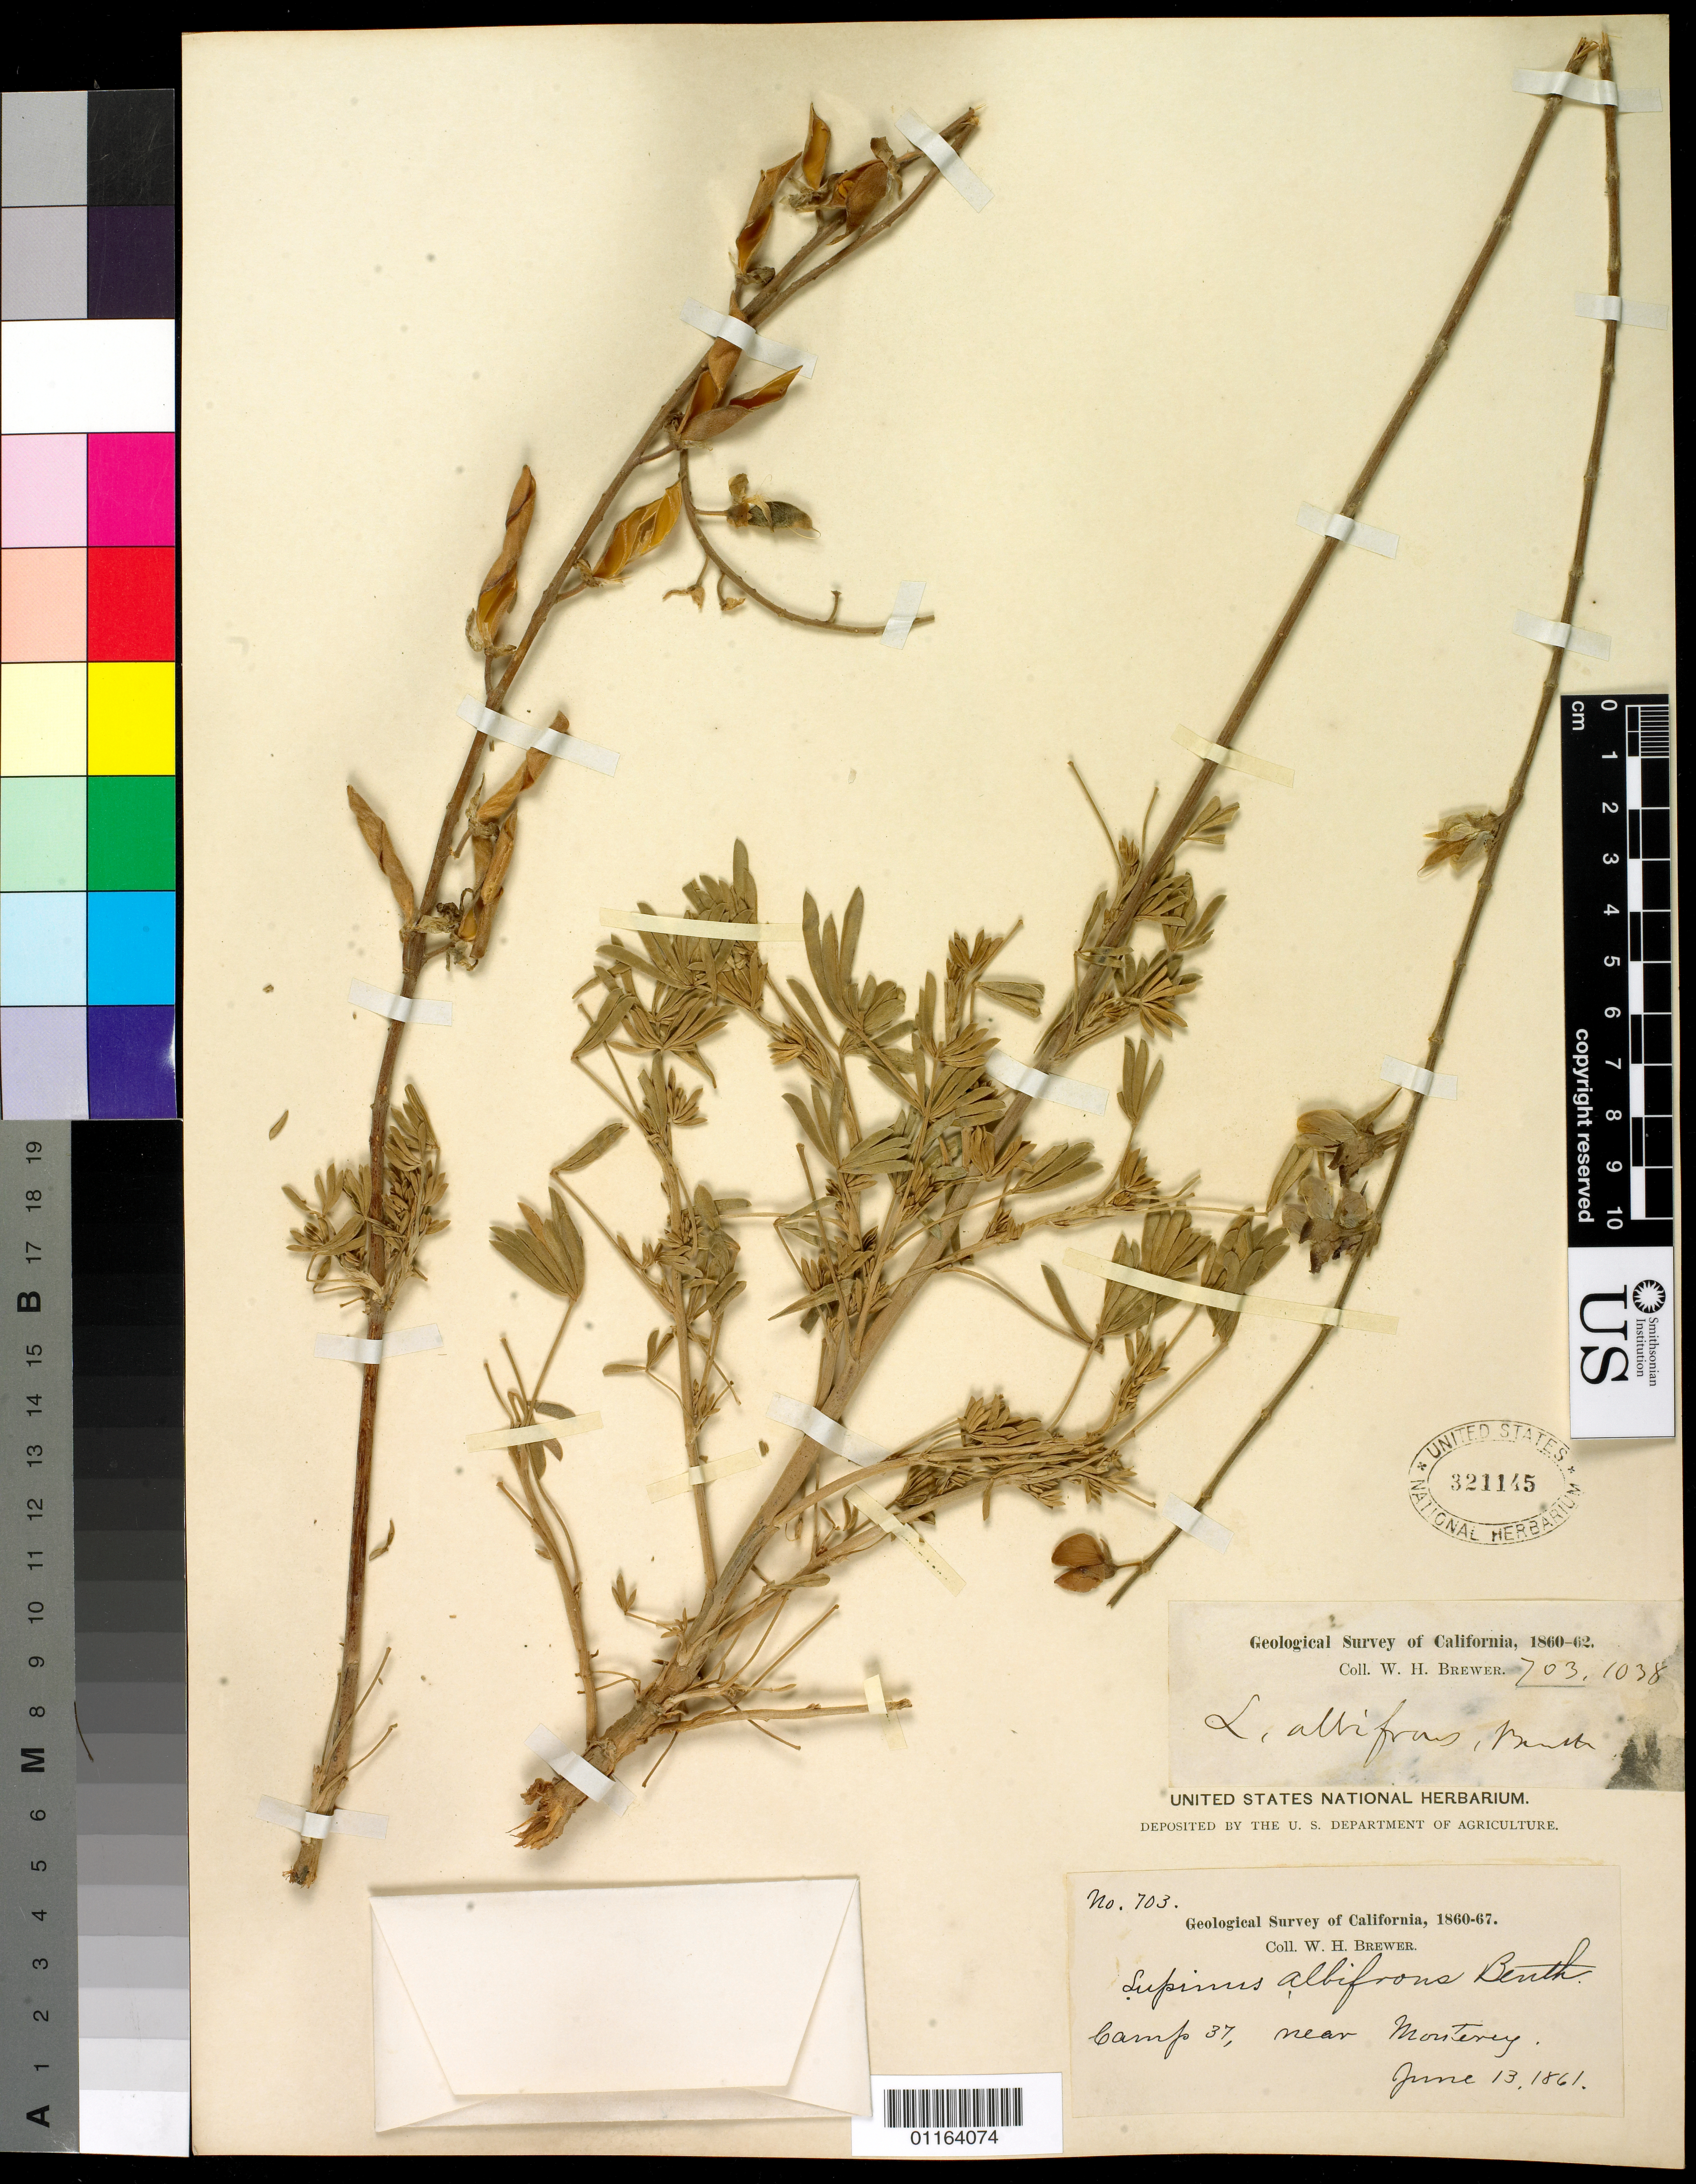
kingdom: Plantae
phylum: Tracheophyta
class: Magnoliopsida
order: Fabales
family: Fabaceae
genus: Lupinus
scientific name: Lupinus albifrons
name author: Benth.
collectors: W. H. Brewer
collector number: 703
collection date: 1861-06-13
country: United States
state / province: California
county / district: Monterey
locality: Camp 37, near Monterey.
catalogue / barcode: US 321145